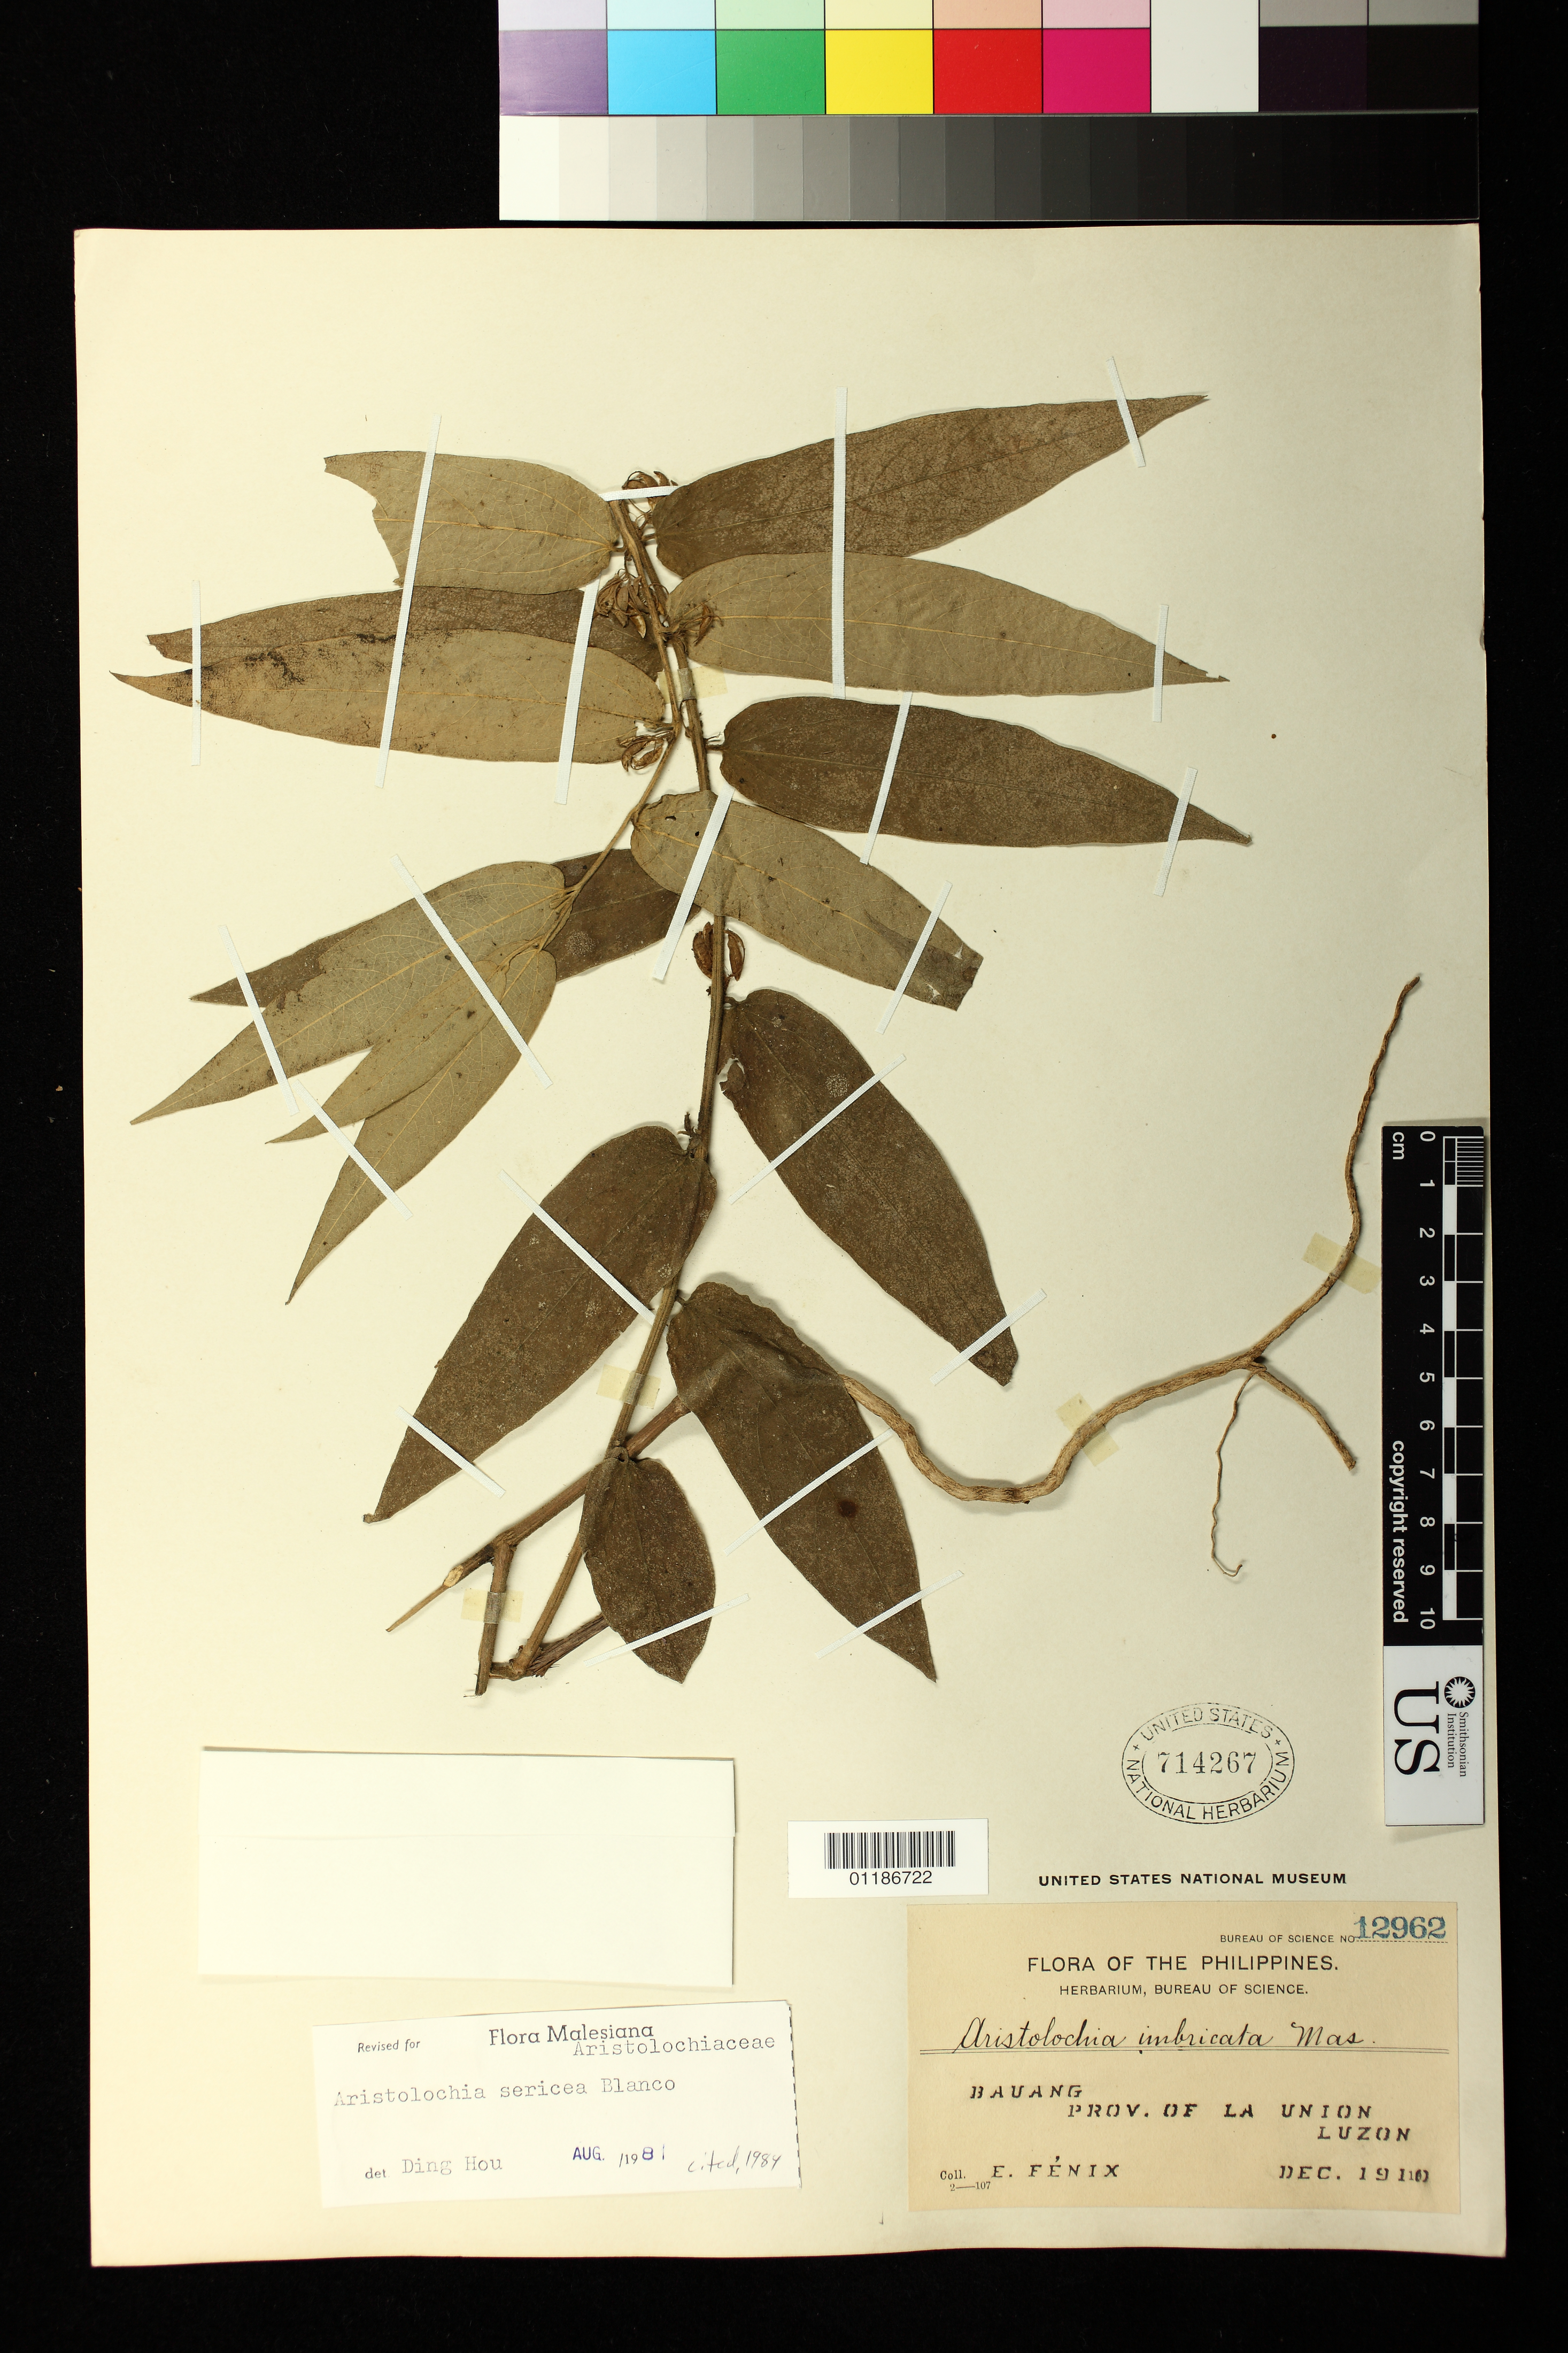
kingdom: Plantae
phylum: Tracheophyta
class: Magnoliopsida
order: Piperales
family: Aristolochiaceae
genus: Aristolochia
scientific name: Aristolochia sericea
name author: Blanco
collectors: E. Fenix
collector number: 12962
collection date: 1910-12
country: Philippines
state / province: Ilocos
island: Luzon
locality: Bauang, Province, La Union, Luzon.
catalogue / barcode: US 714267